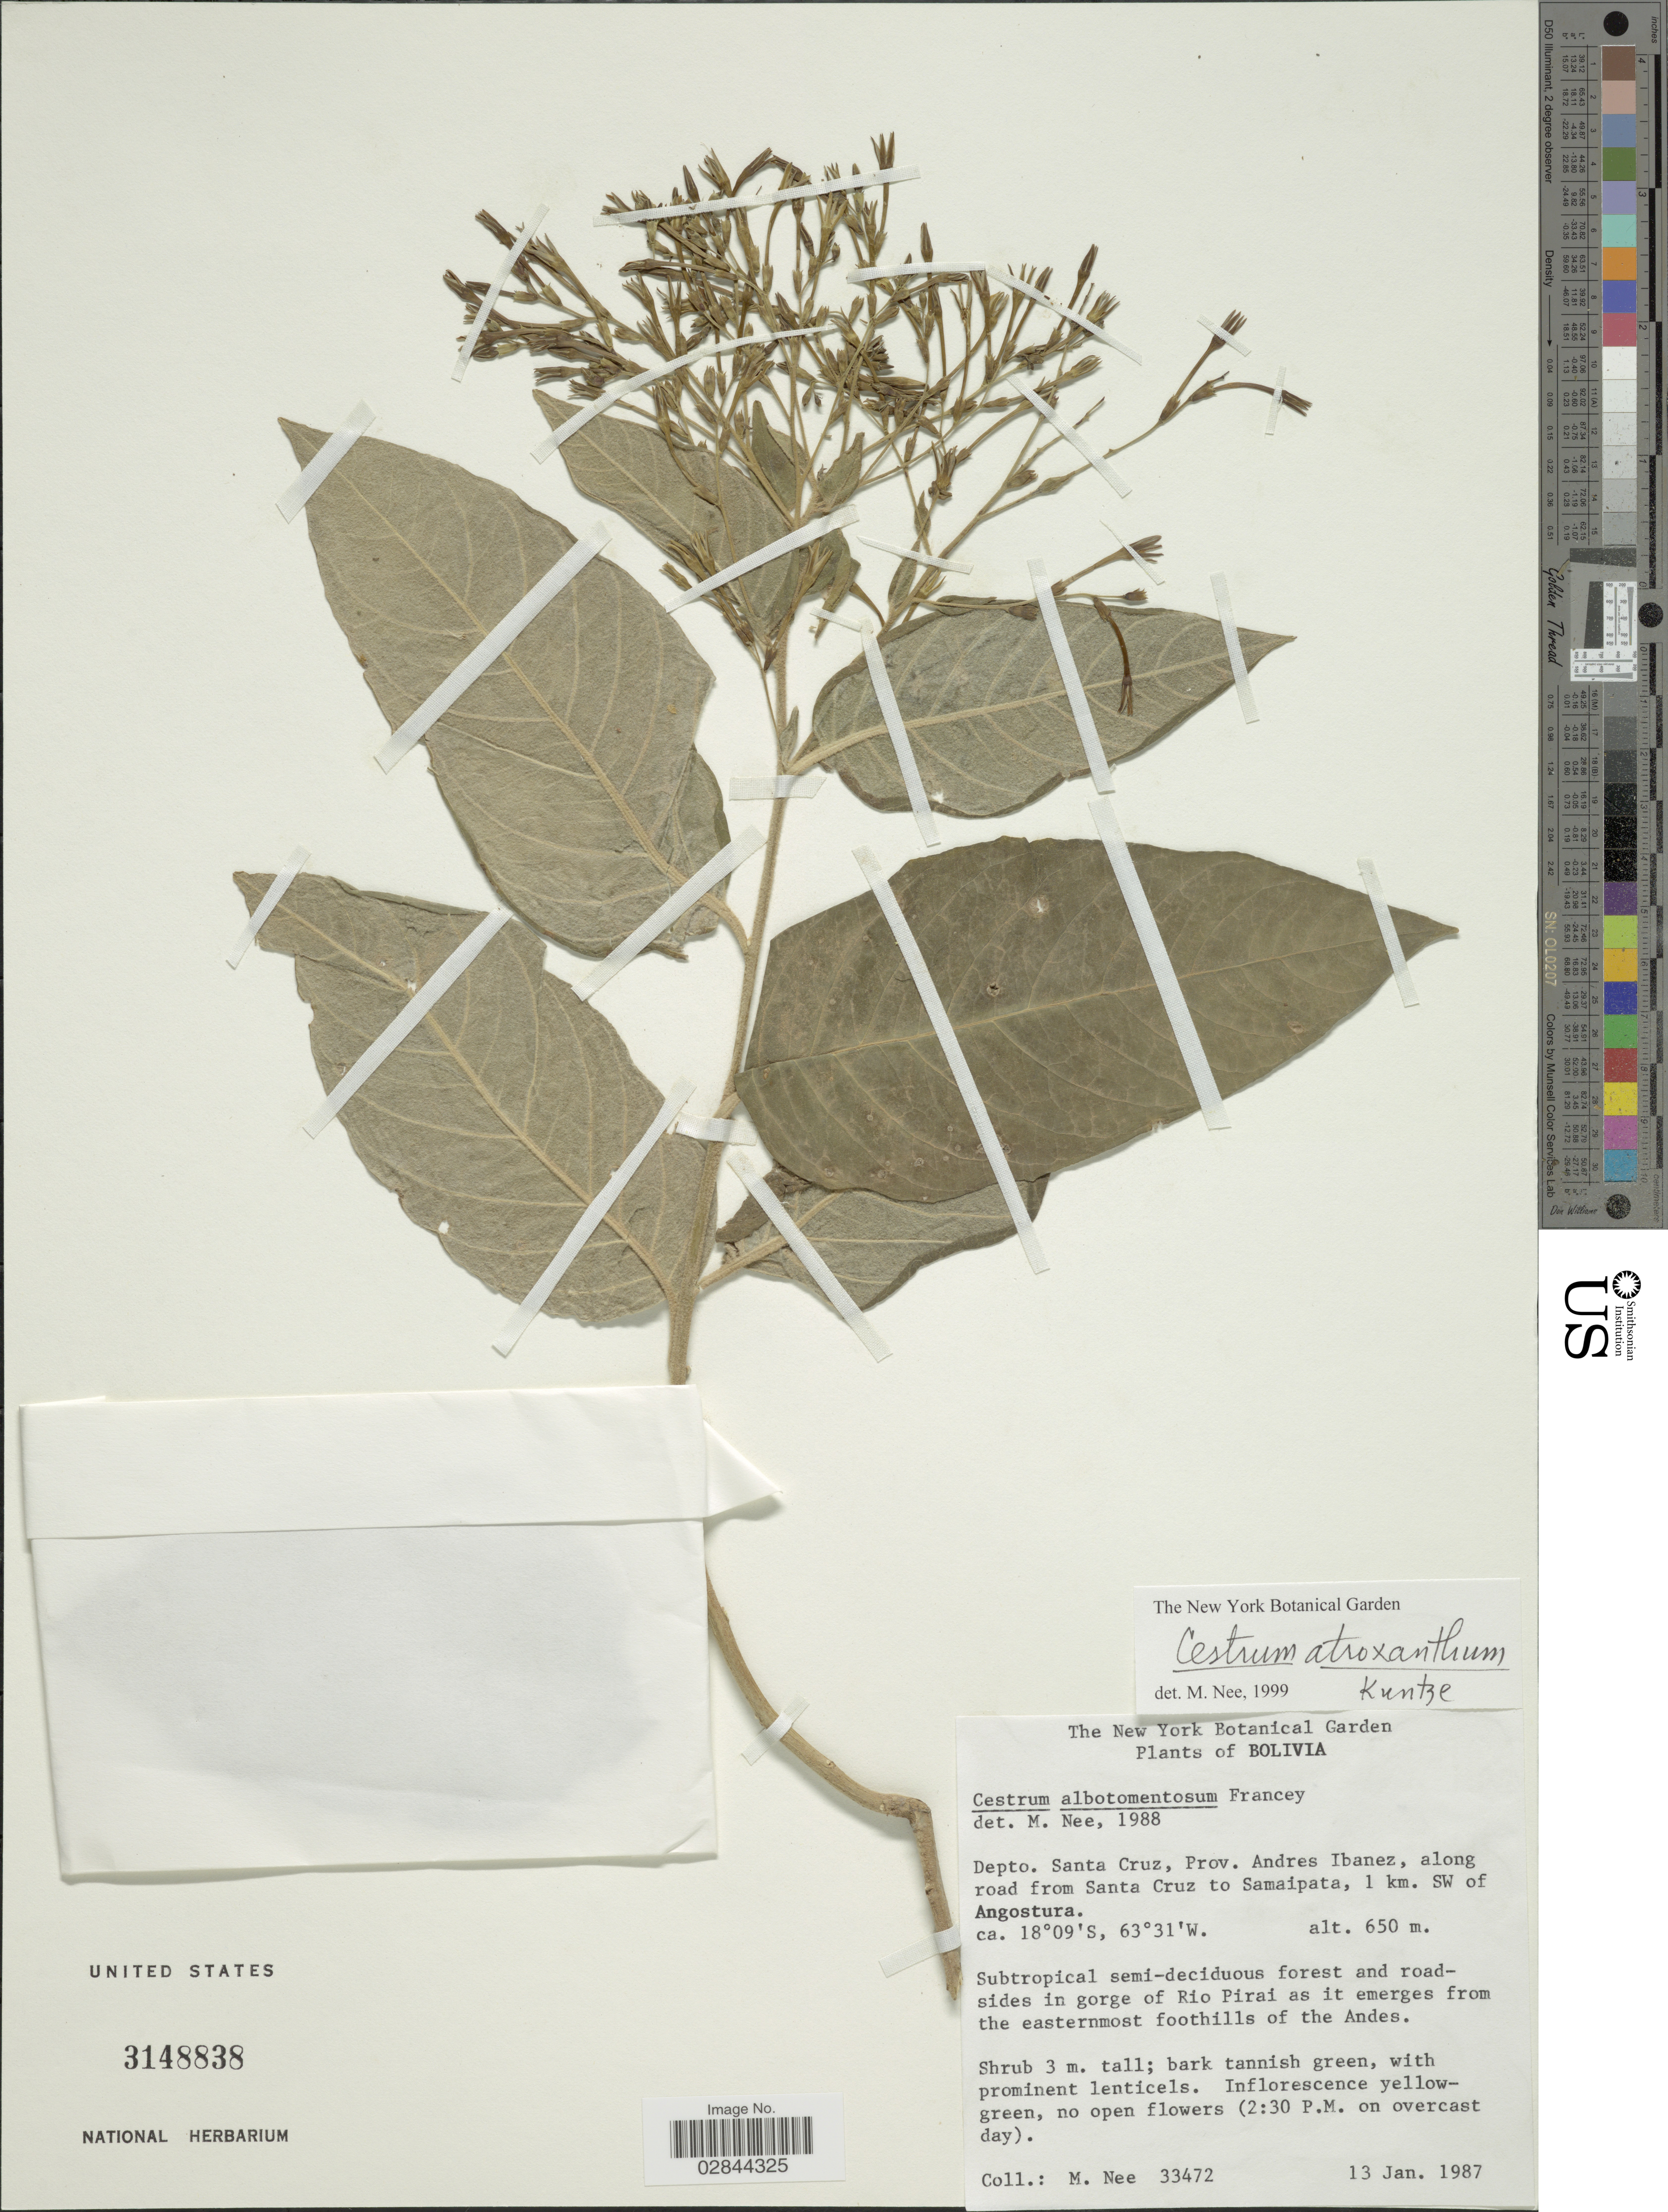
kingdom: Plantae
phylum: Tracheophyta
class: Magnoliopsida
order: Solanales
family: Solanaceae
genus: Cestrum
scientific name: Cestrum atroxanthum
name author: Kuntze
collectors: M. Nee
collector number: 33472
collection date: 1987-01-13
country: Bolivia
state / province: Santa Cruz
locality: Depto. Santa Cruz, Prov. Andres Ibanez, along road from Santa Cruz to Samaipata, 1 km. SW of Angostura.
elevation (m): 650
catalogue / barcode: US 3148838